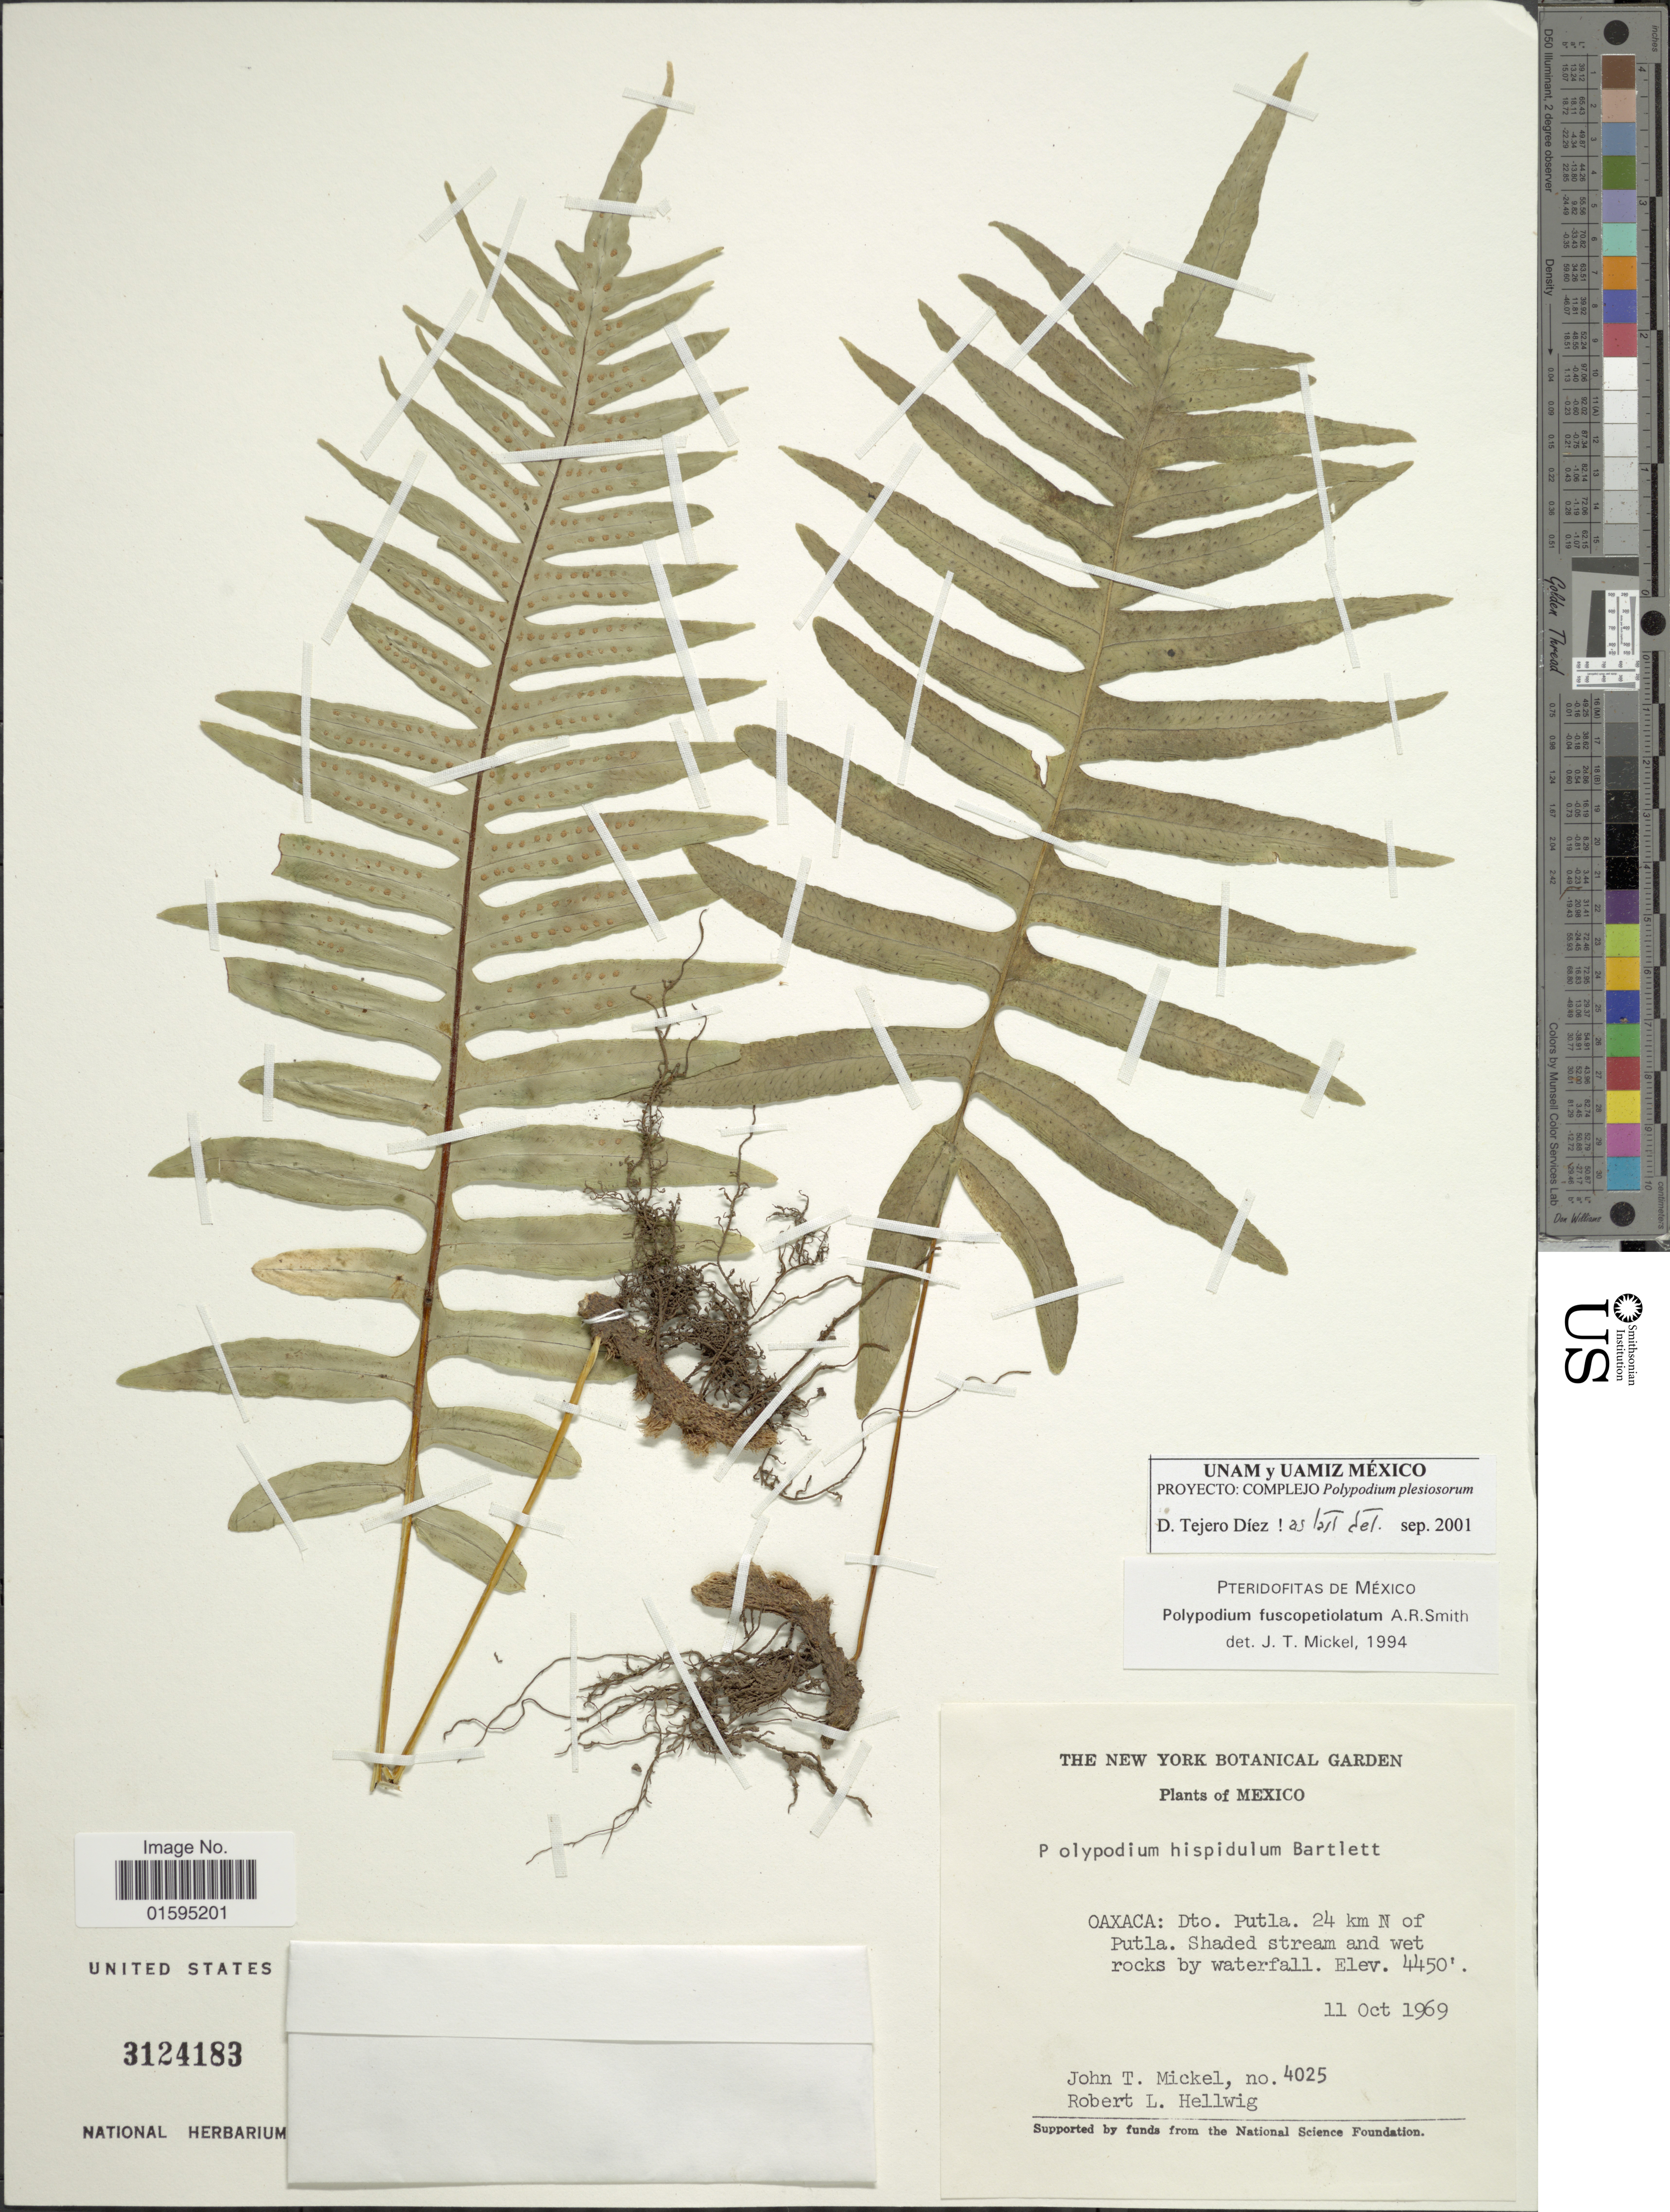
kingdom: Plantae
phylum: Tracheophyta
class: Polypodiopsida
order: Polypodiales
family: Polypodiaceae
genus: Polypodium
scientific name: Polypodium fuscopetiolatum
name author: A.R. Sm.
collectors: J. T. Mickel & R. Hellwig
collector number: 4025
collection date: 1969-10-11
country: Mexico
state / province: Oaxaca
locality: Dto. Putla, 24 km N of Putla. Shaded stream and wet rocks by waterfall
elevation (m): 1356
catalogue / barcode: US 3124183